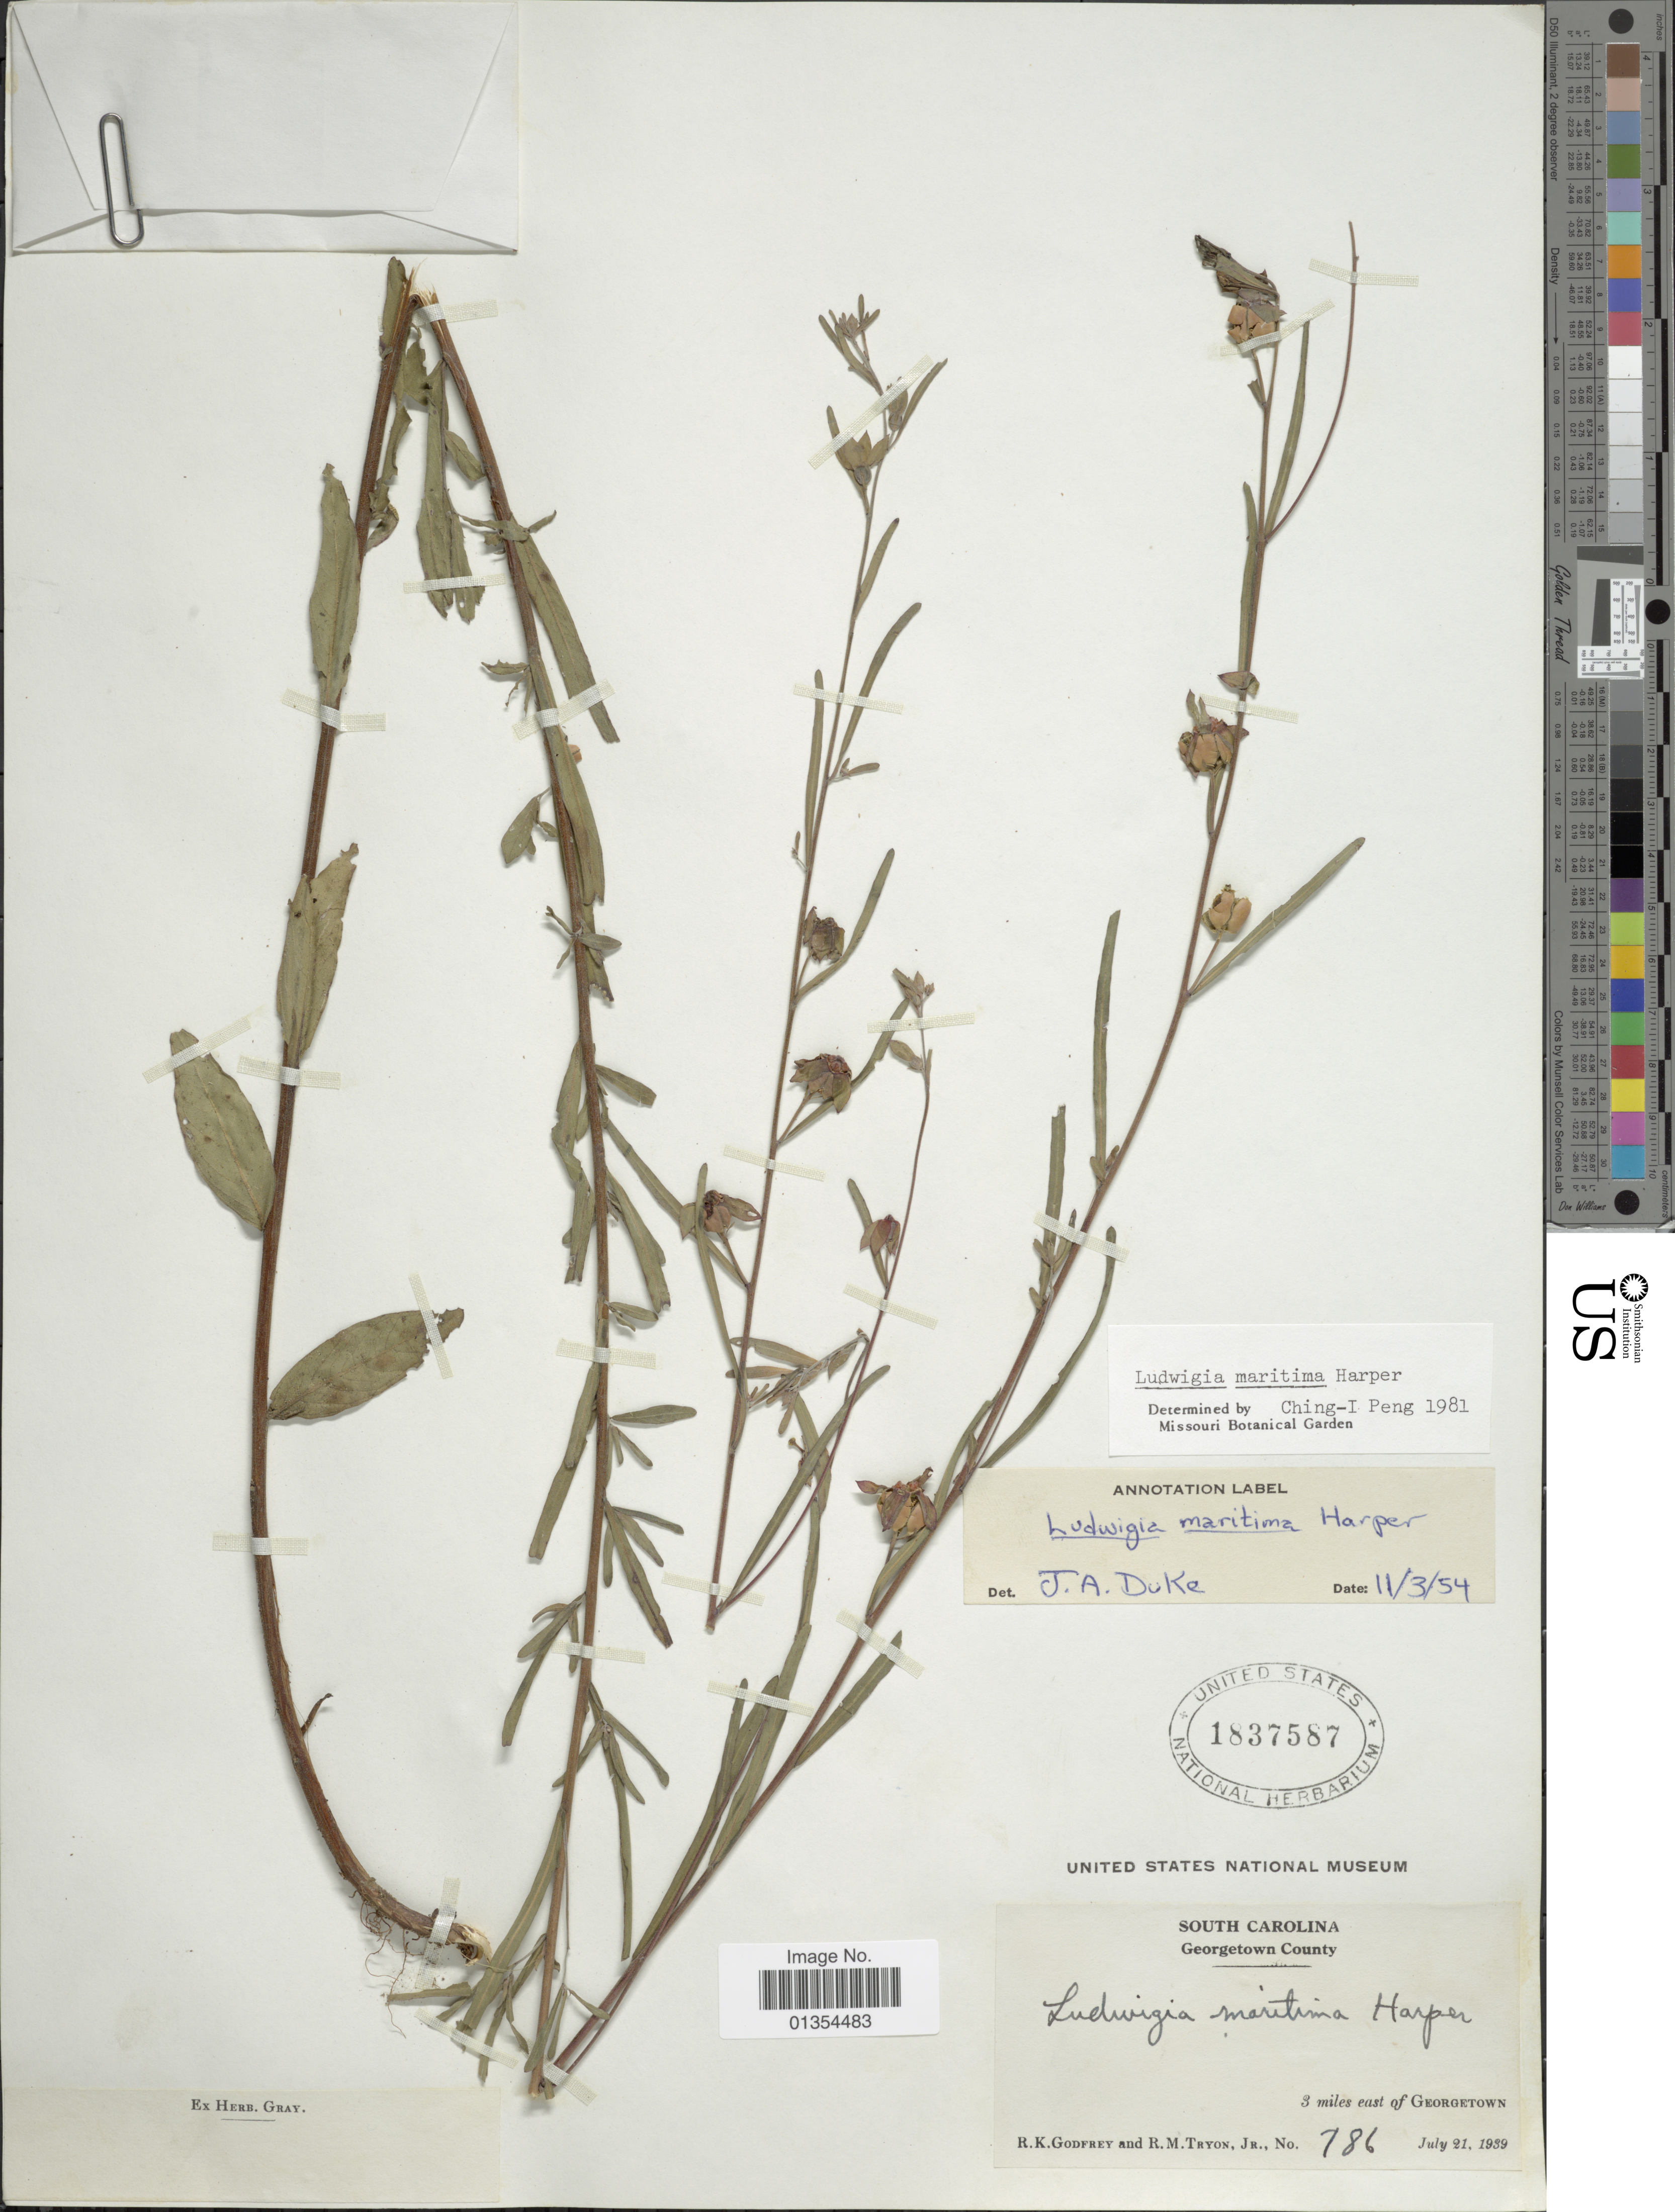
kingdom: Plantae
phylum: Tracheophyta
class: Magnoliopsida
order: Myrtales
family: Onagraceae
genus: Ludwigia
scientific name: Ludwigia maritima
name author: R.M. Harper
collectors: R. K. Godfrey & R. M. Tryon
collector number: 786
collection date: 1939-07-21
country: United States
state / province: South Carolina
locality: Georgetown County, 3 miles east of Georgetown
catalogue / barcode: US 1837587